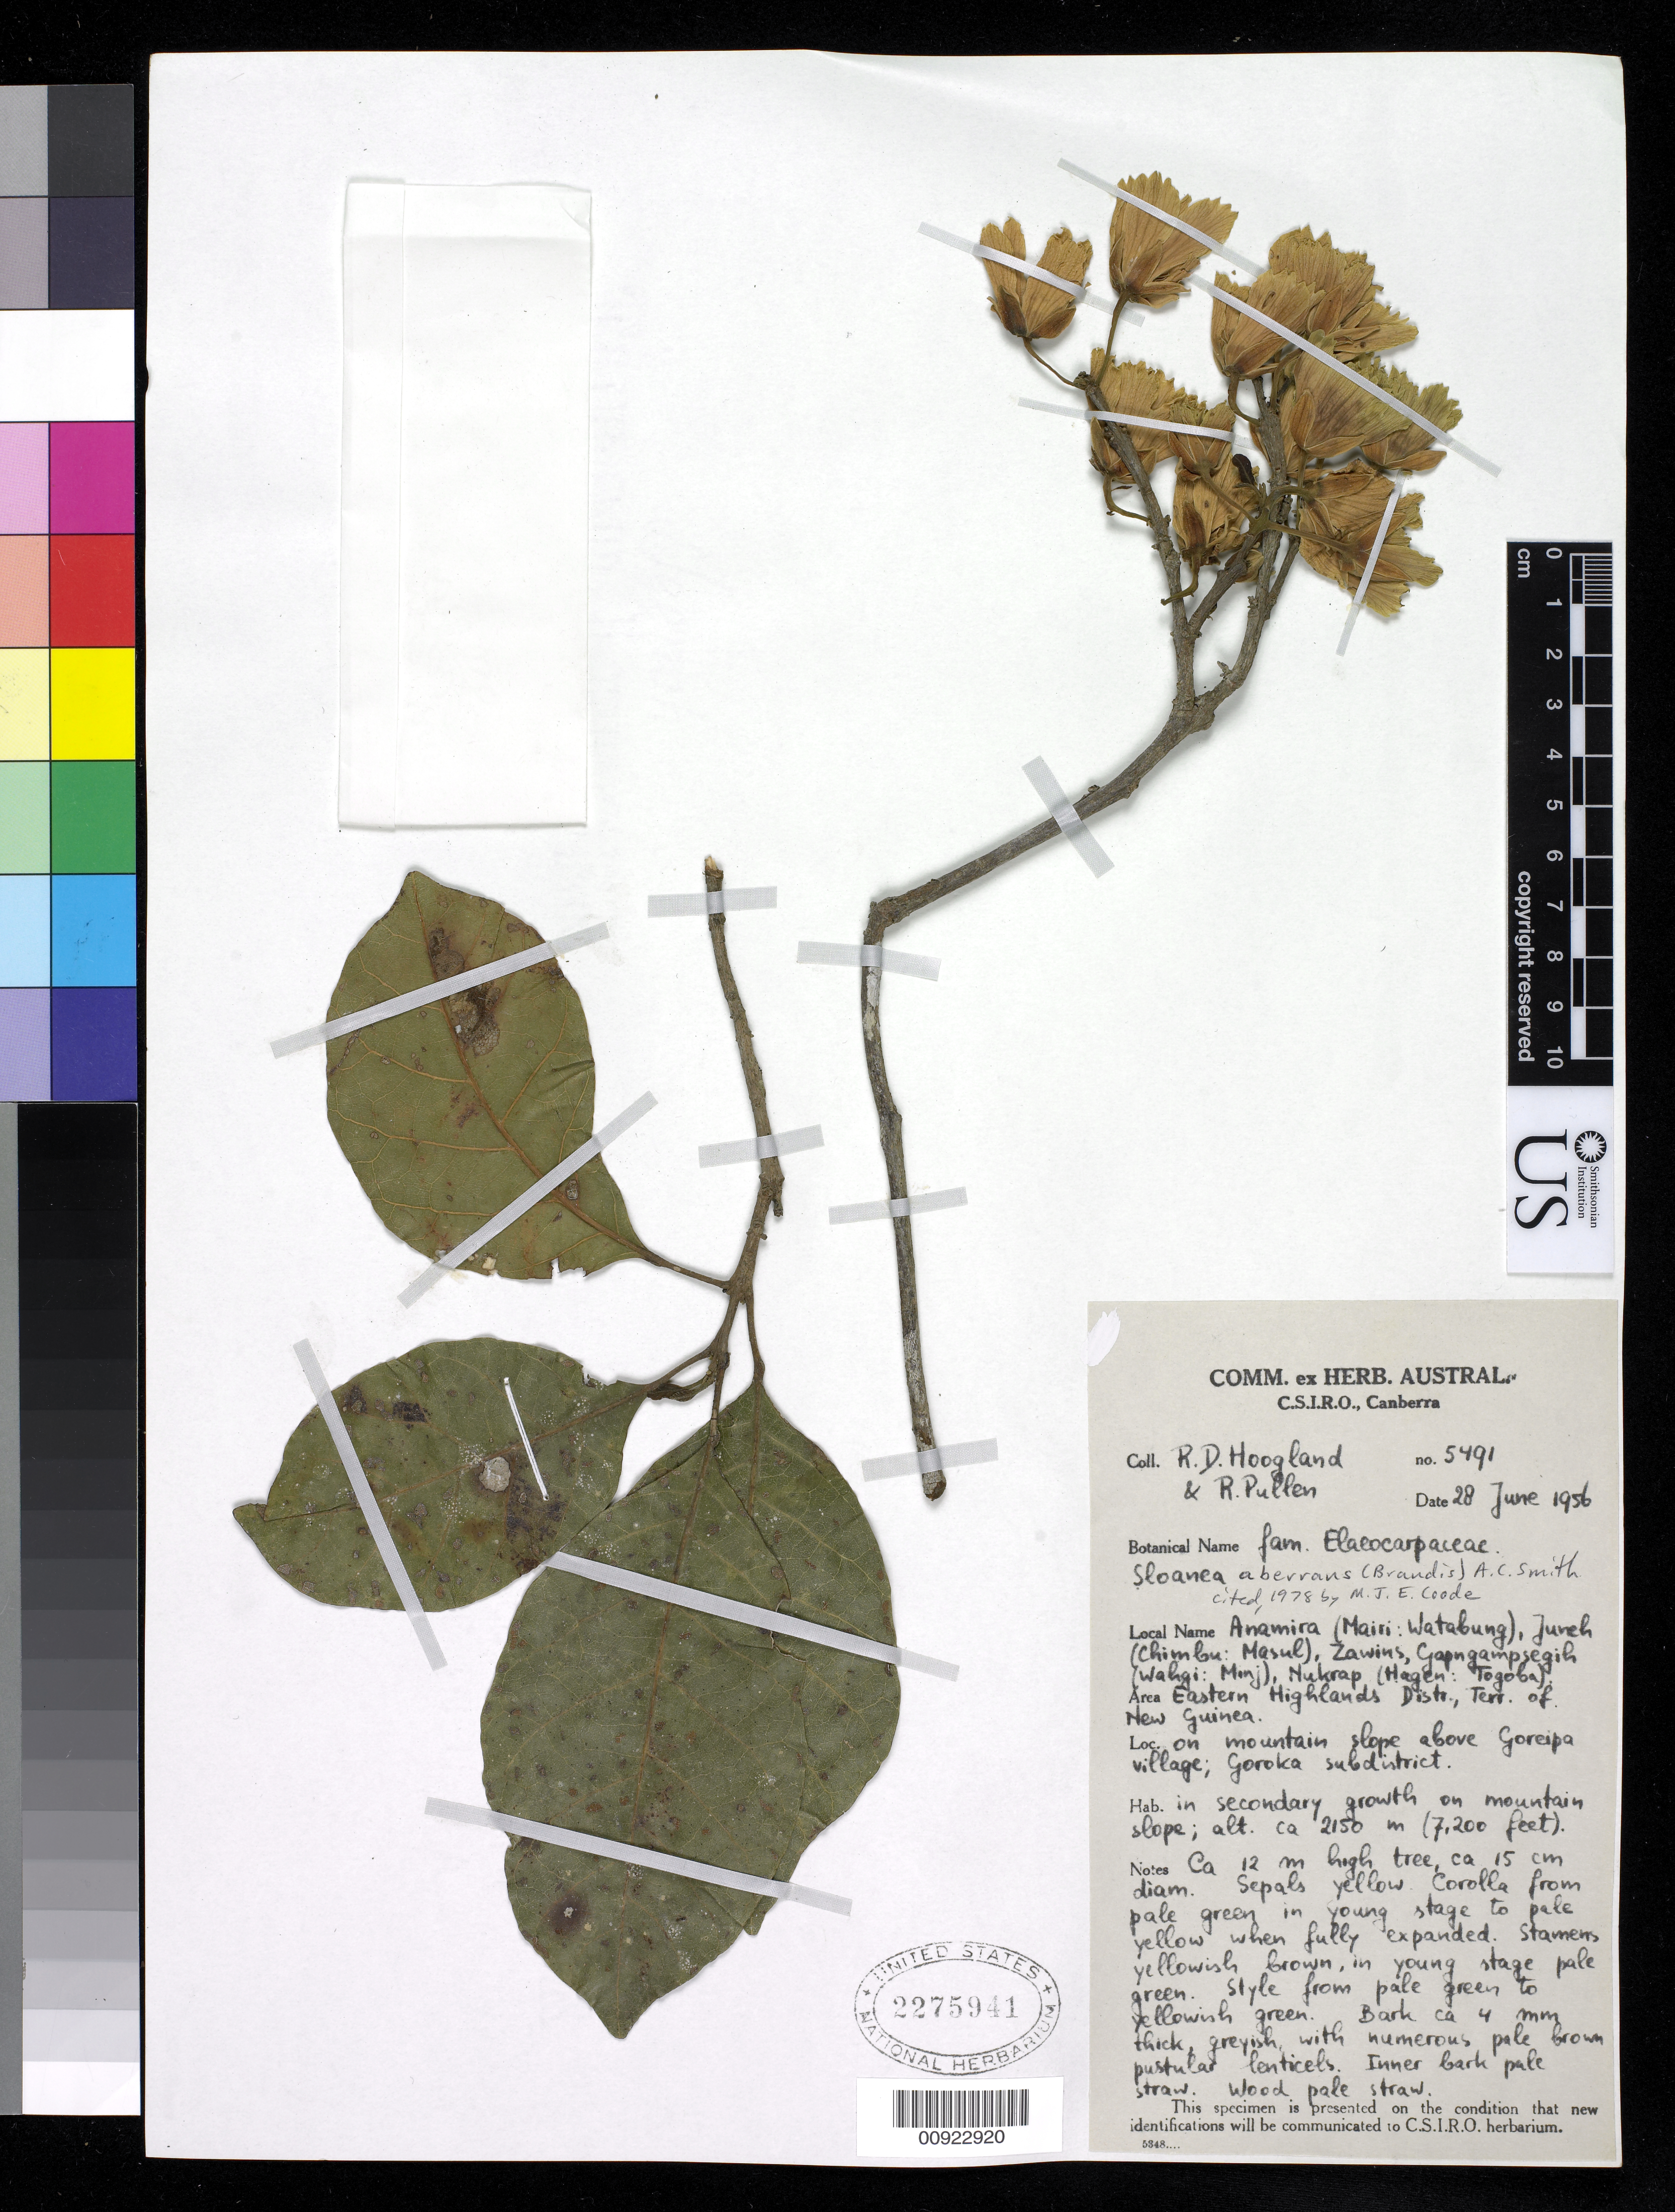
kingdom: Plantae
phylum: Tracheophyta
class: Magnoliopsida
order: Oxalidales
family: Elaeocarpaceae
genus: Sloanea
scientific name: Sloanea aberrans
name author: A.C. Sm.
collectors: R. D. Hoogland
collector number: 5491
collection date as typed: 28 Jun 1956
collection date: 1956-06-28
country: Papua New Guinea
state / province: Eastern Highlands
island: New Guinea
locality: On mountain slope above Goreipa village; Goroka subdistrict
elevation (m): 2150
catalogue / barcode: US 2275941